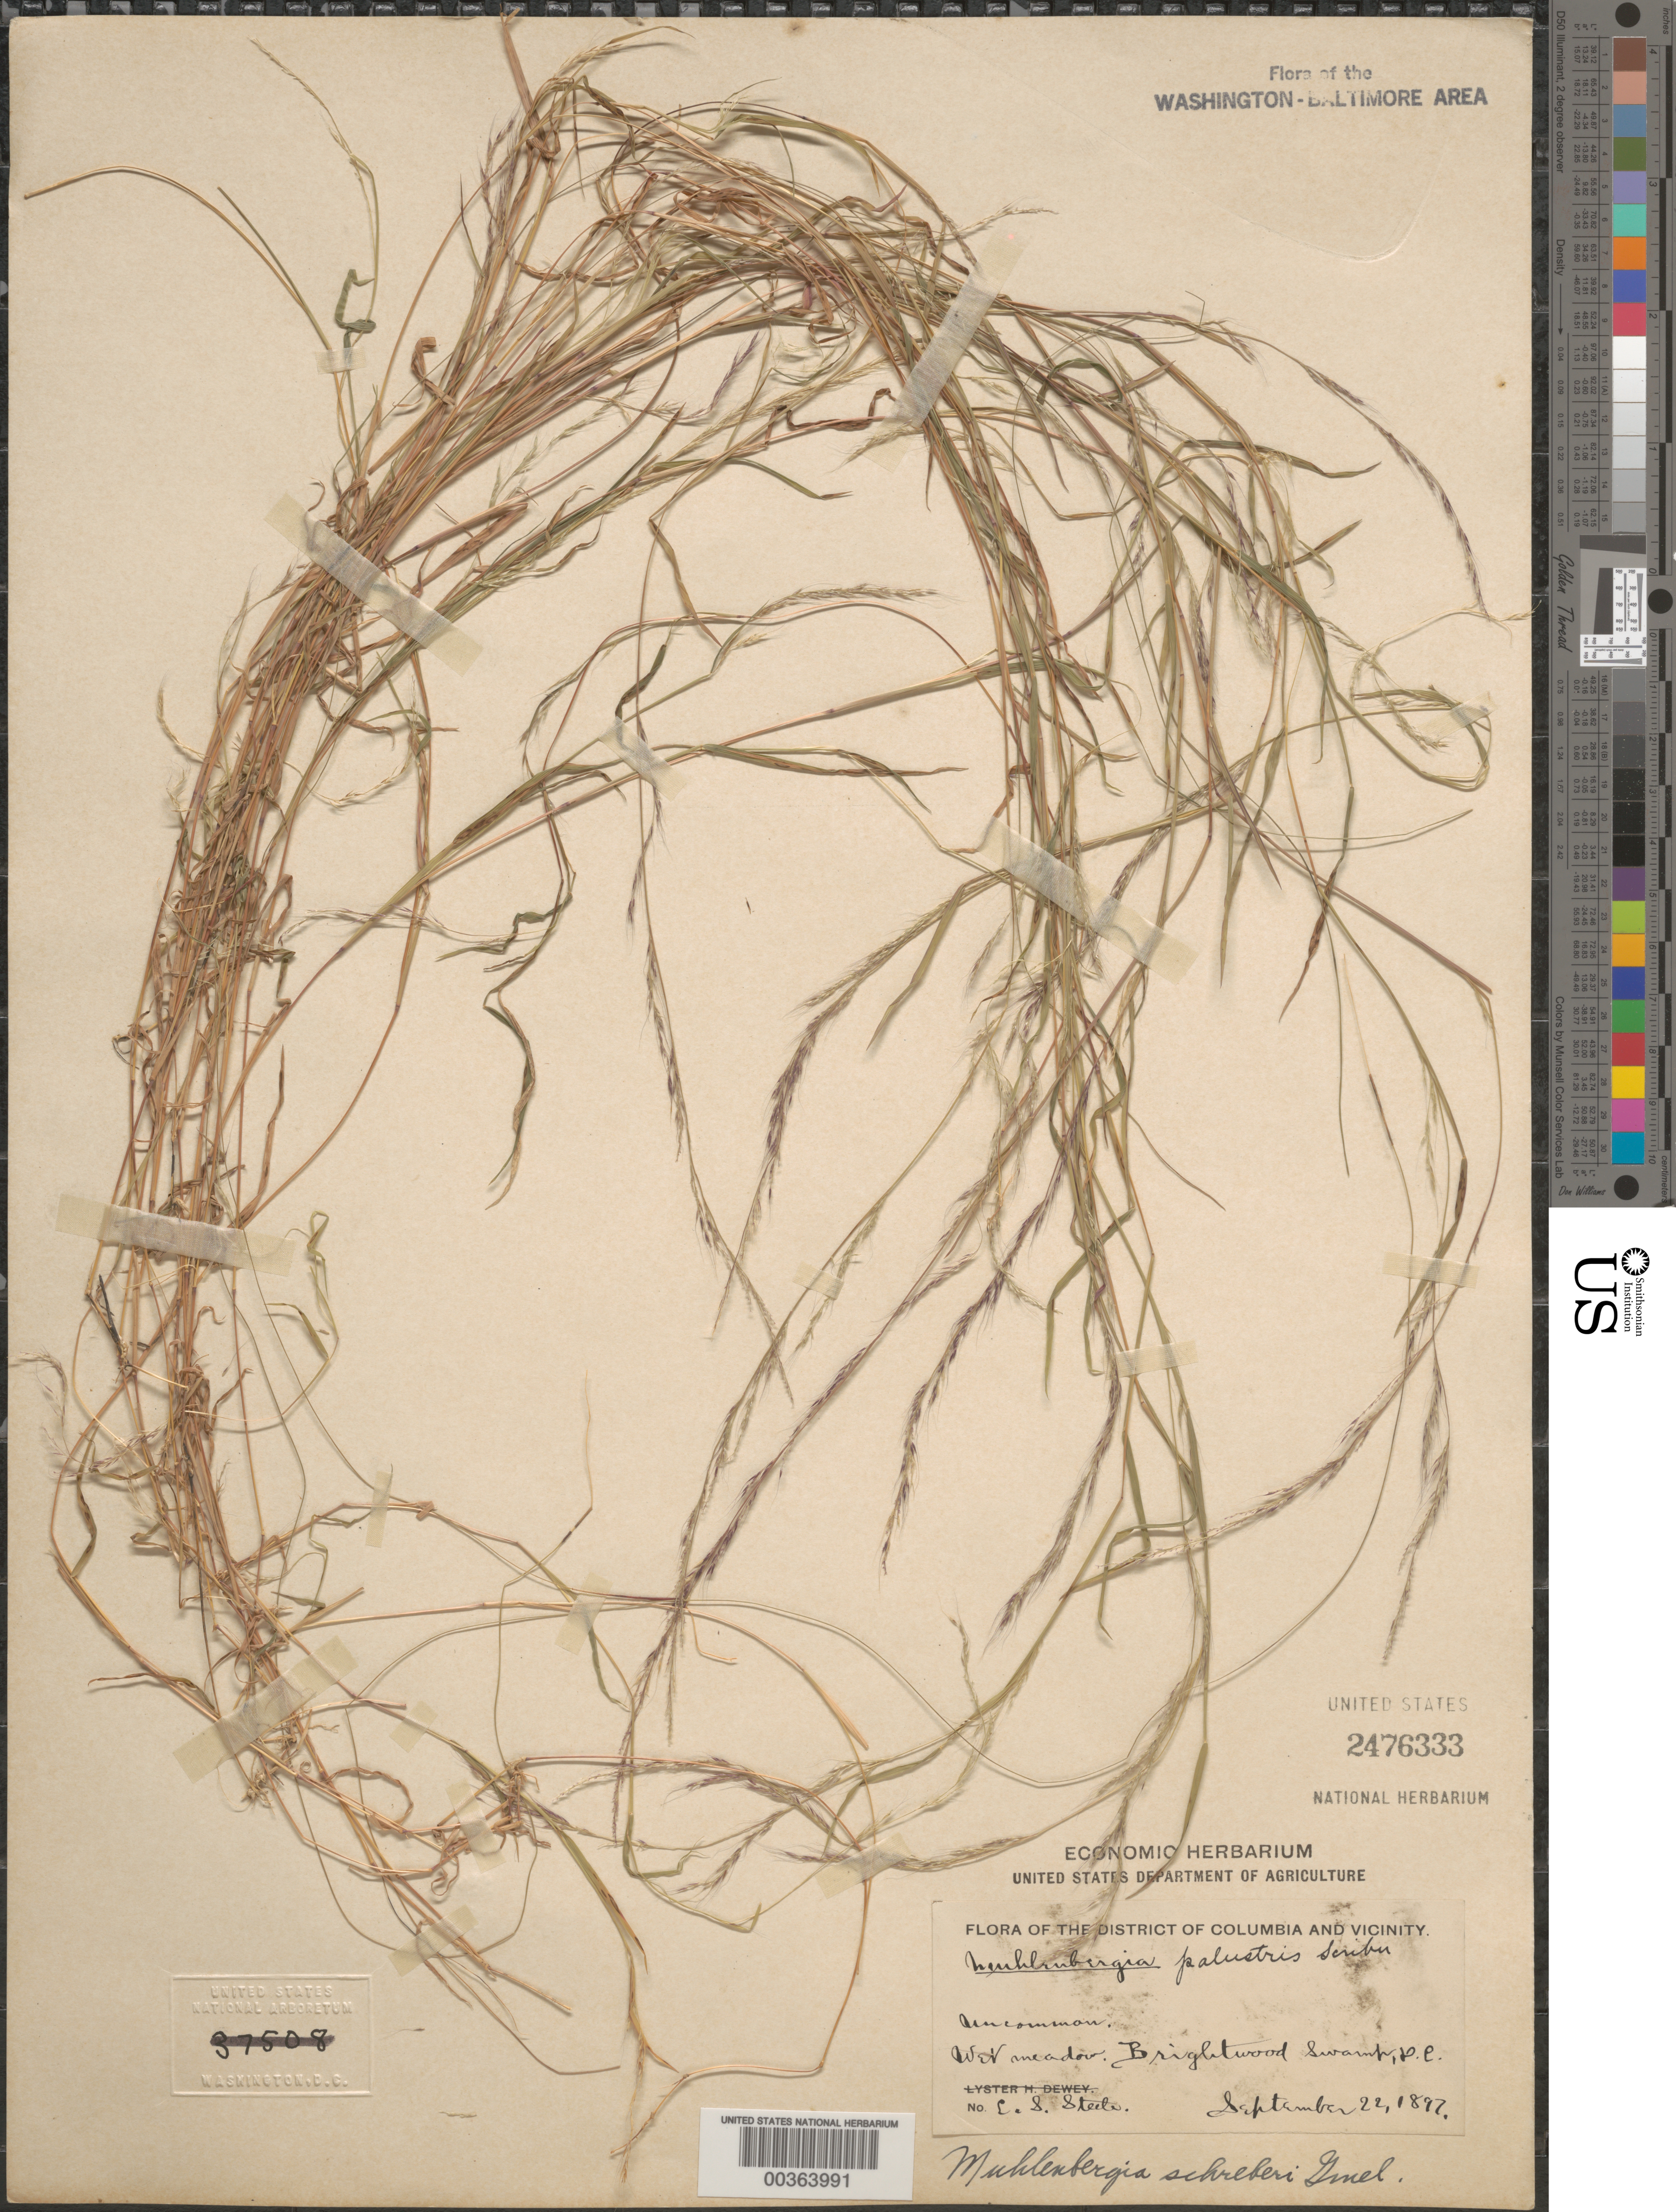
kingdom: Plantae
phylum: Tracheophyta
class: Liliopsida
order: Poales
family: Poaceae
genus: Muhlenbergia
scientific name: Muhlenbergia schreberi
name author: J.F. Gmel.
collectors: E. Steele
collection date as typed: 22 Sep 1897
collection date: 1897-09-22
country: United States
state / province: District of Columbia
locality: Brightwood swamp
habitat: Wet meadow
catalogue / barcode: US 2476333